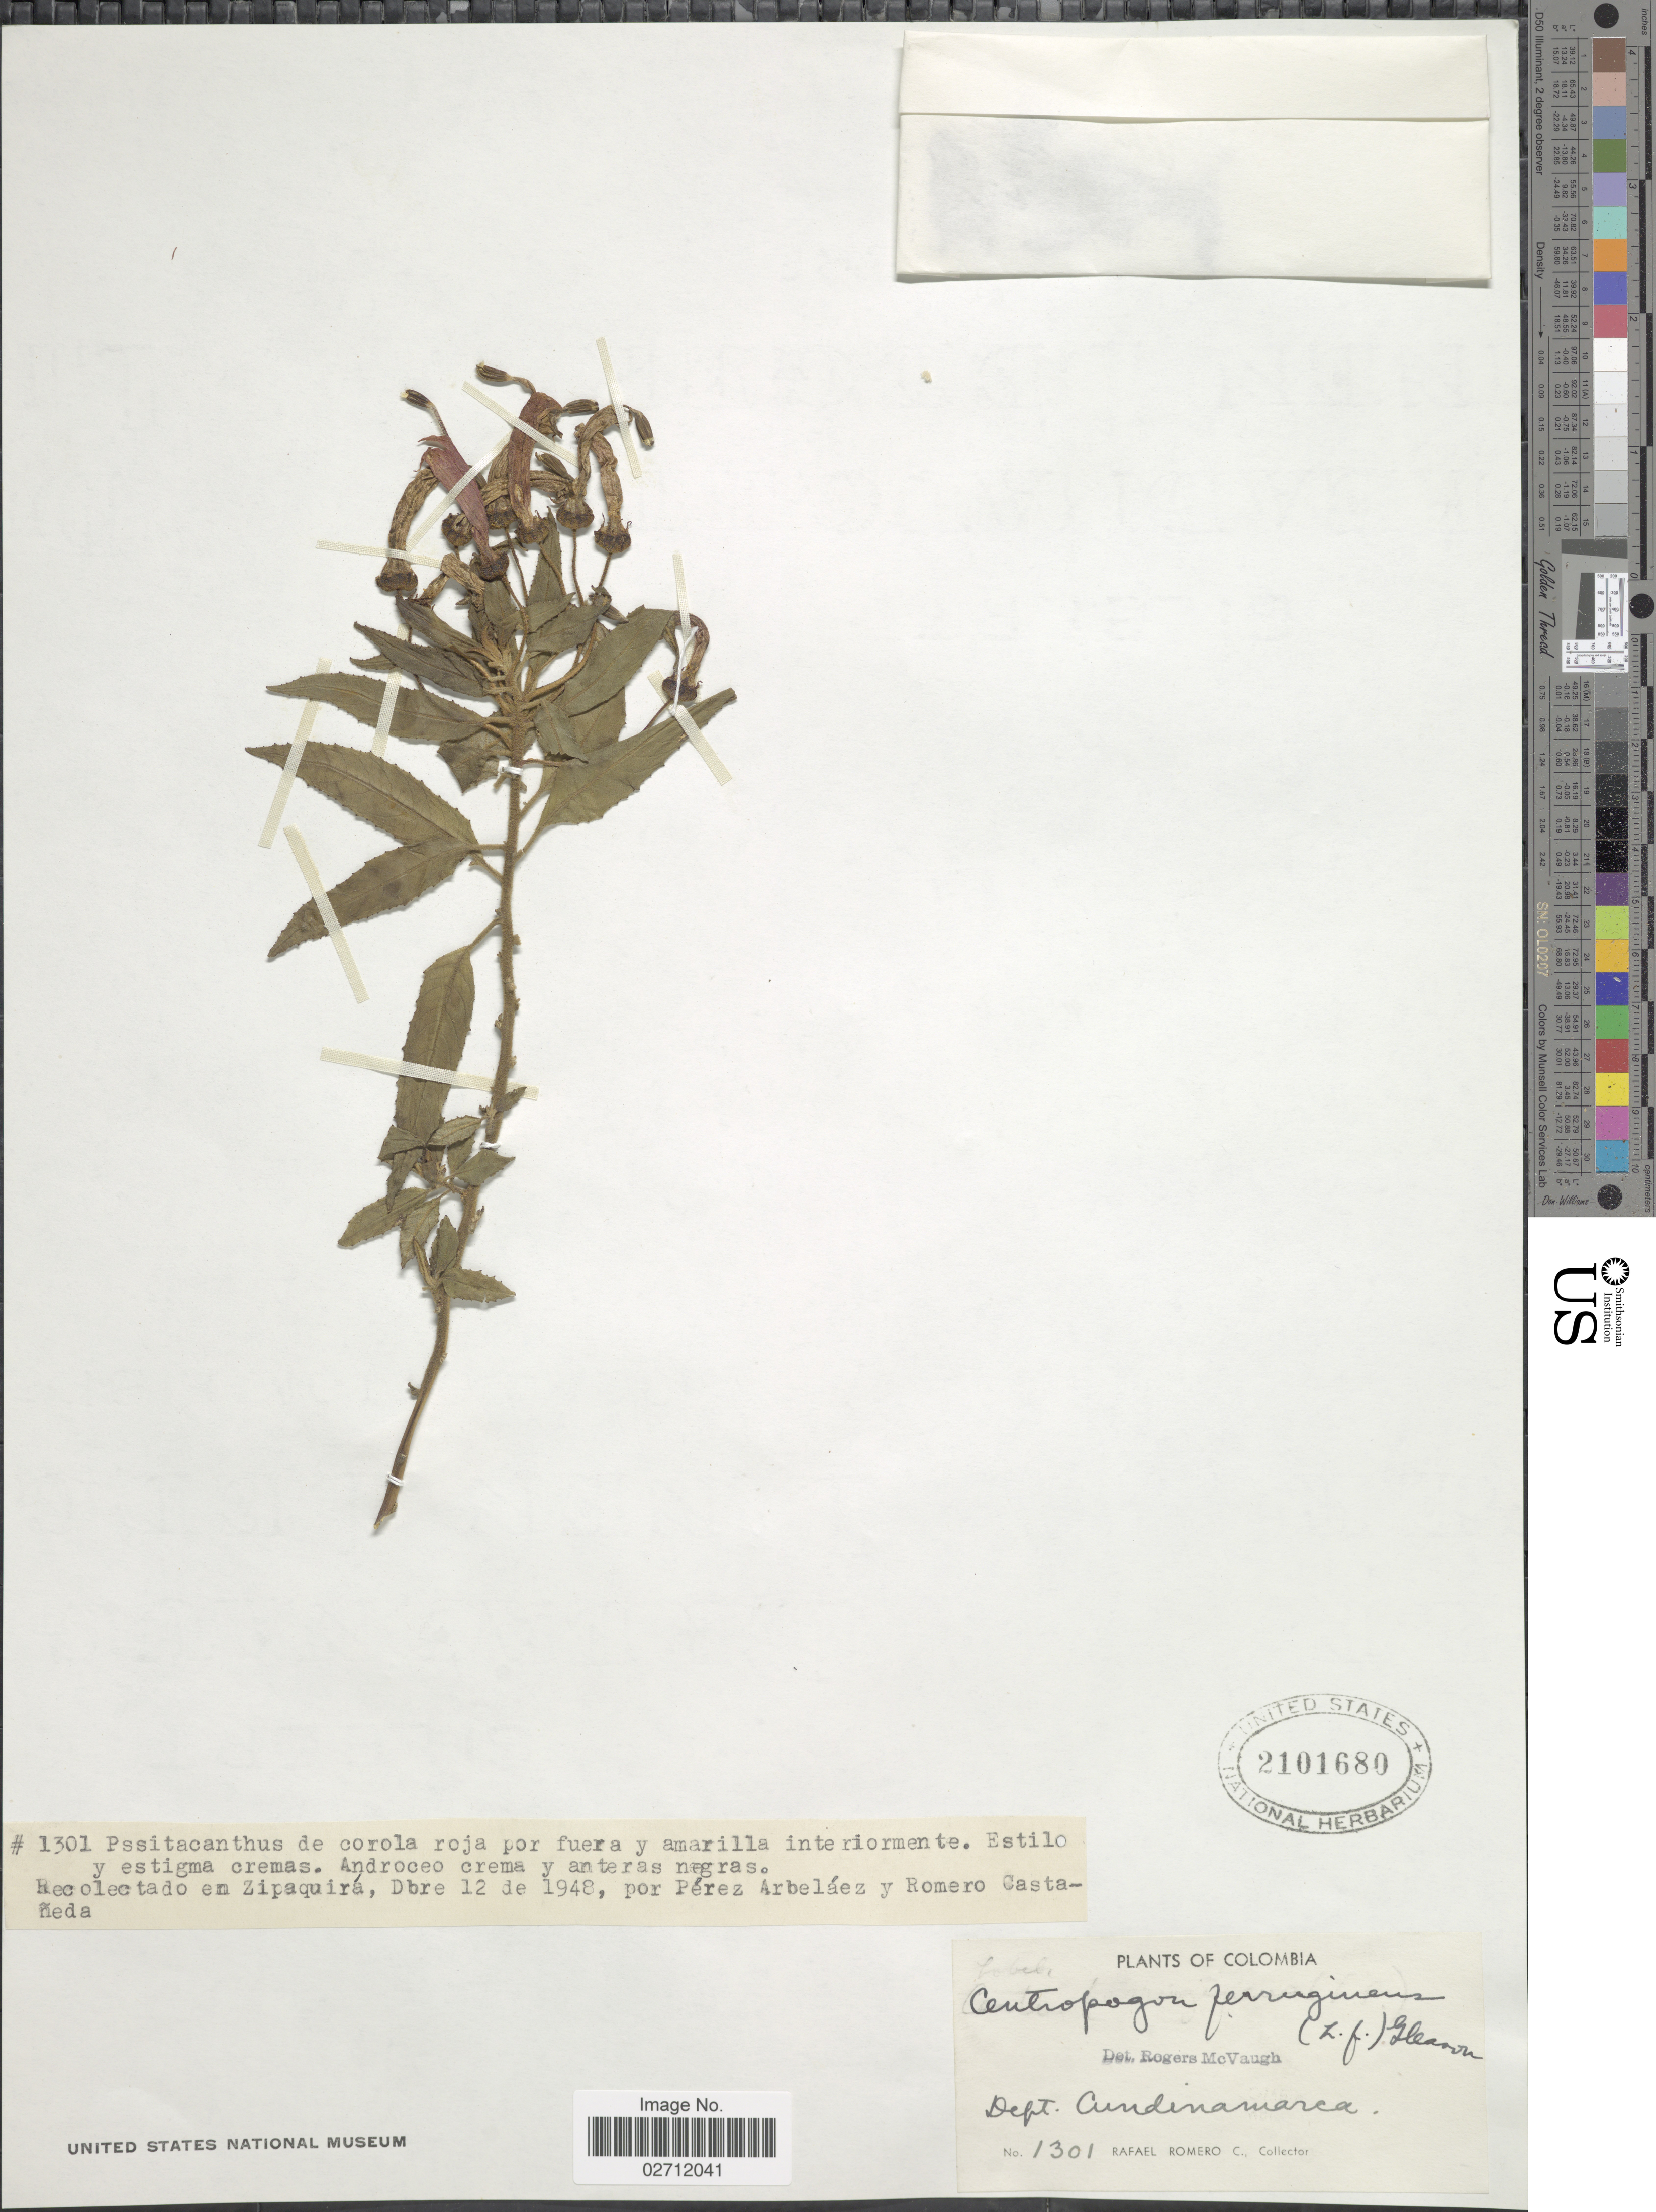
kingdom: Plantae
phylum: Tracheophyta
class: Magnoliopsida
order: Asterales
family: Campanulaceae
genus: Centropogon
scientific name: Centropogon ferrugineus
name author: (L. f.) Gleason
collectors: P. Arbelaez & R. Romero Castañeda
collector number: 1301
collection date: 1948-12-12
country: Colombia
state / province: Cundinamarca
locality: En Zipaquira.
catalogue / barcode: US 2101680